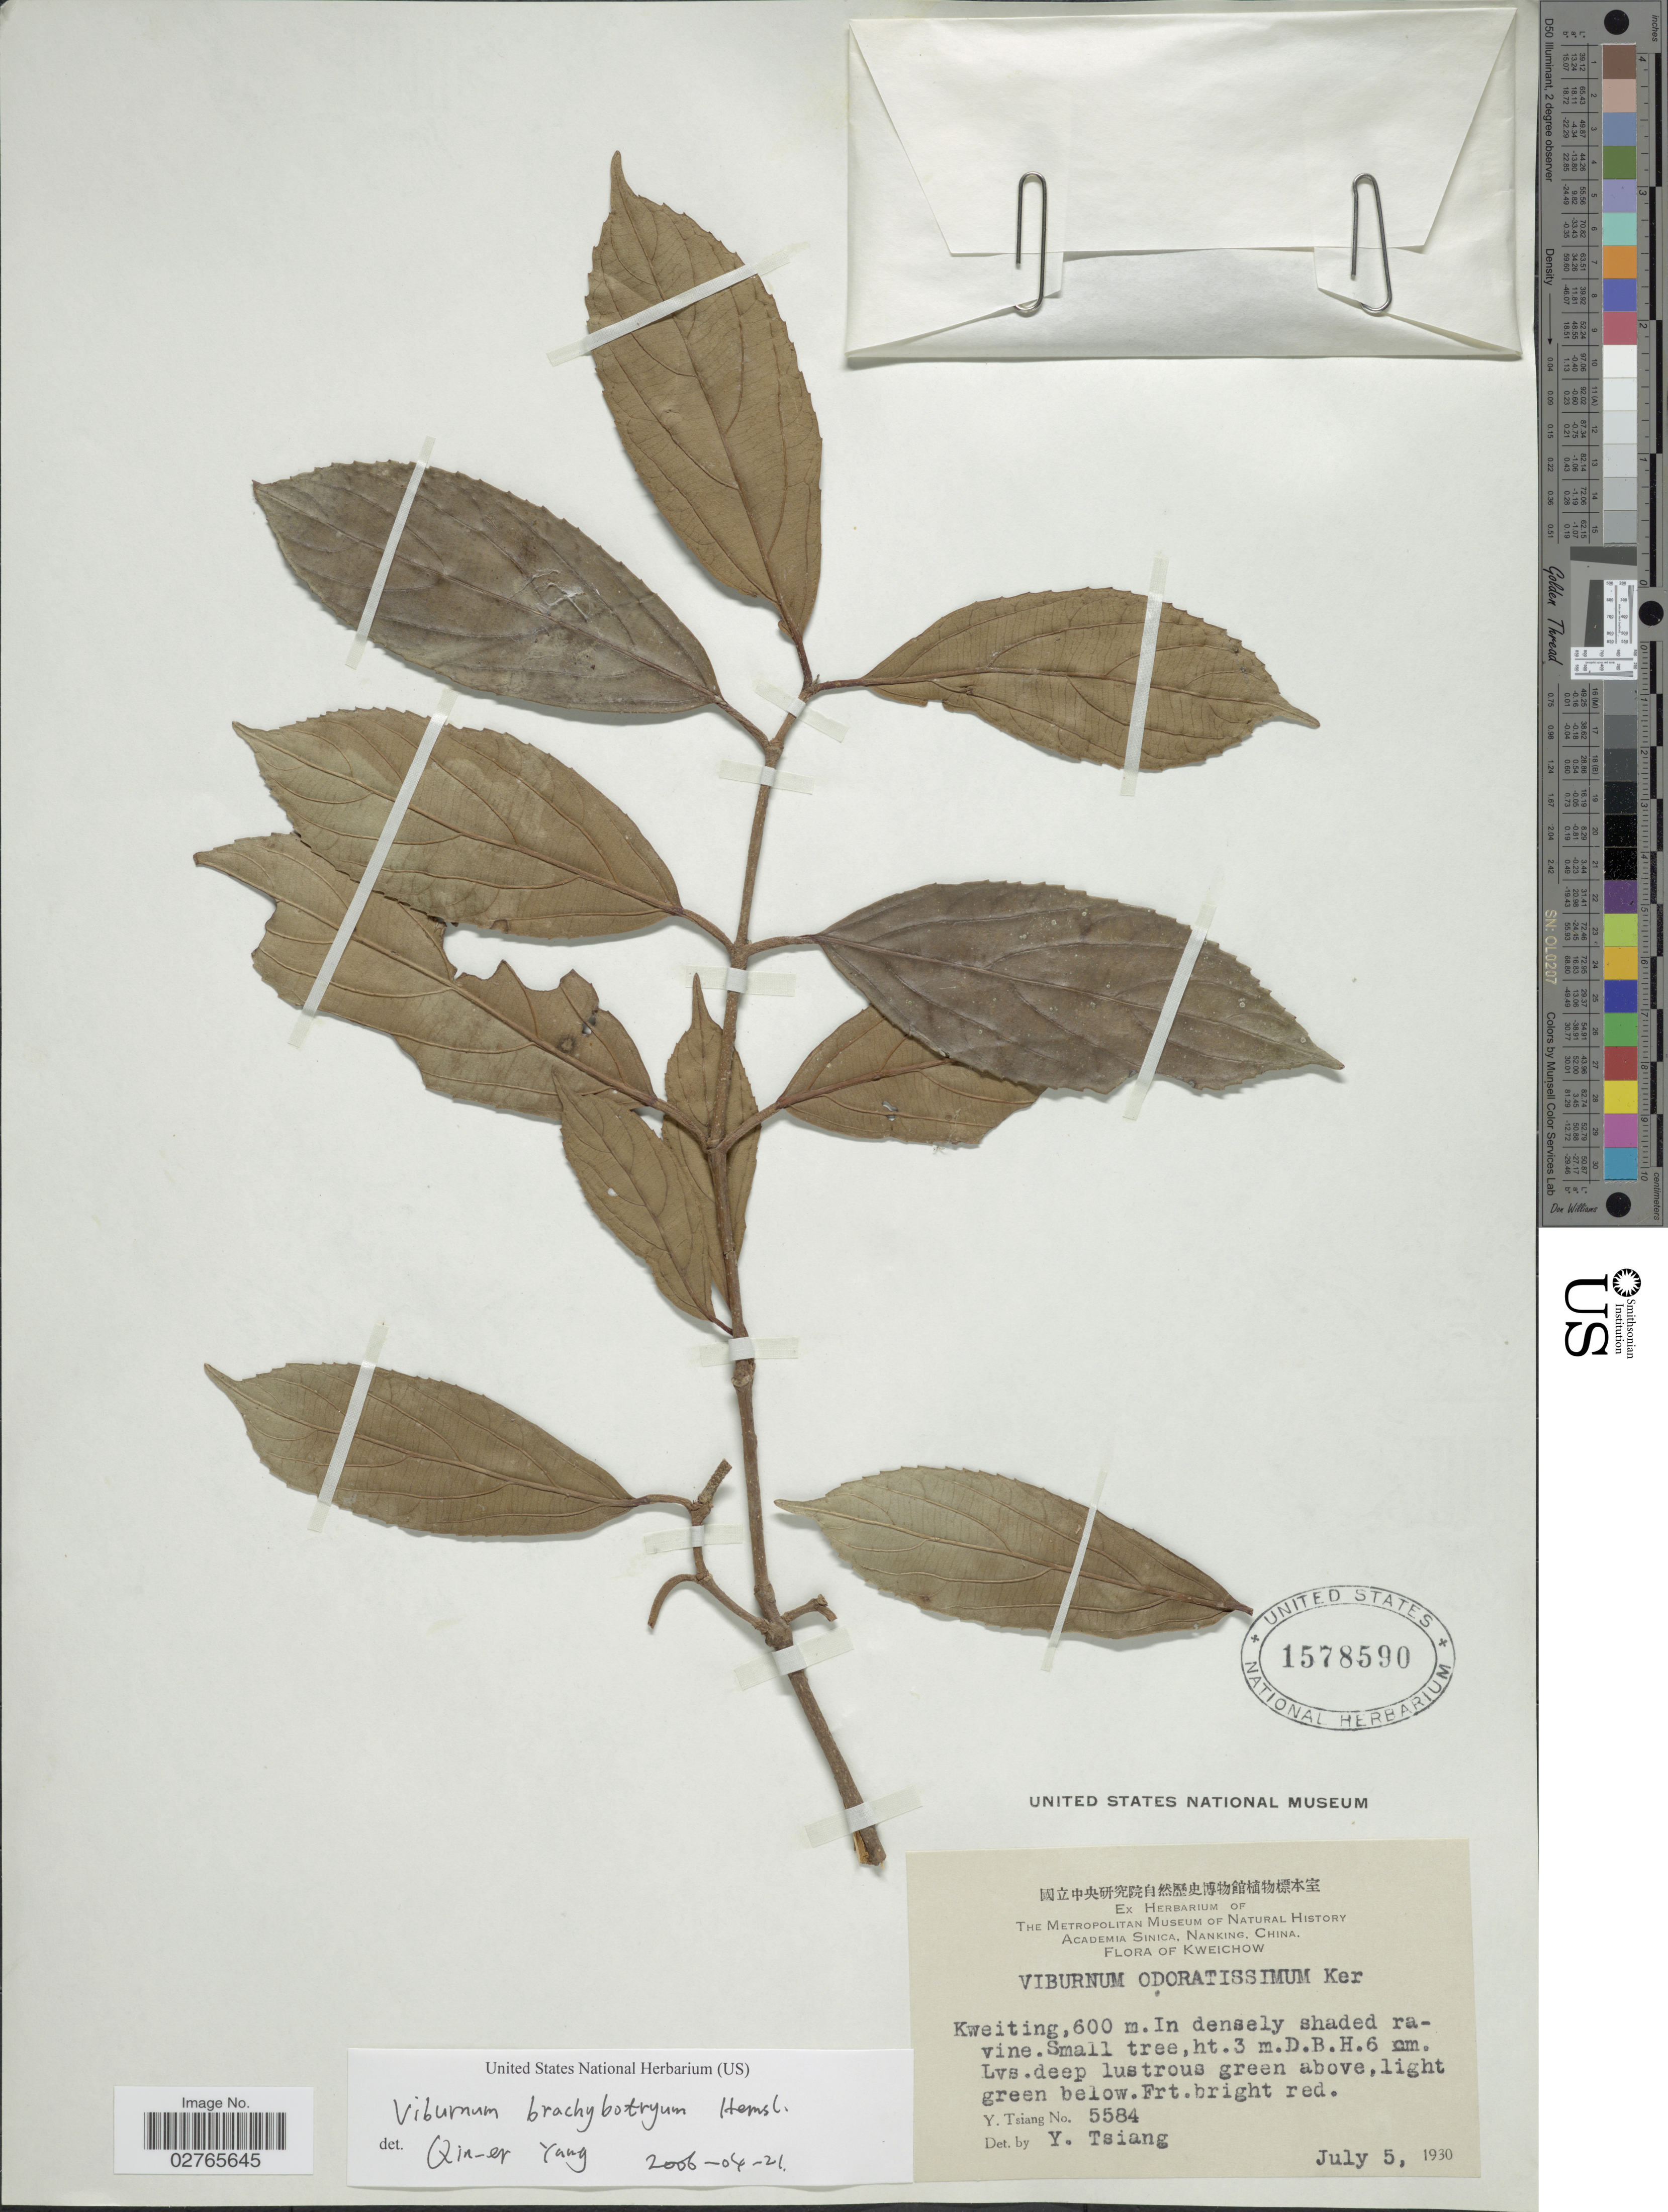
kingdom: Plantae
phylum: Tracheophyta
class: Magnoliopsida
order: Dipsacales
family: Viburnaceae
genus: Viburnum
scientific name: Viburnum brachybotryum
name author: Hemsl. in F.B. Forbes & Hemsl.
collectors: Y. Tsiang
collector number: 5584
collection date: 1930-07-05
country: China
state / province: Guizhou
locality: Kweichow. Kweiting.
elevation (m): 600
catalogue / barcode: US 1578590